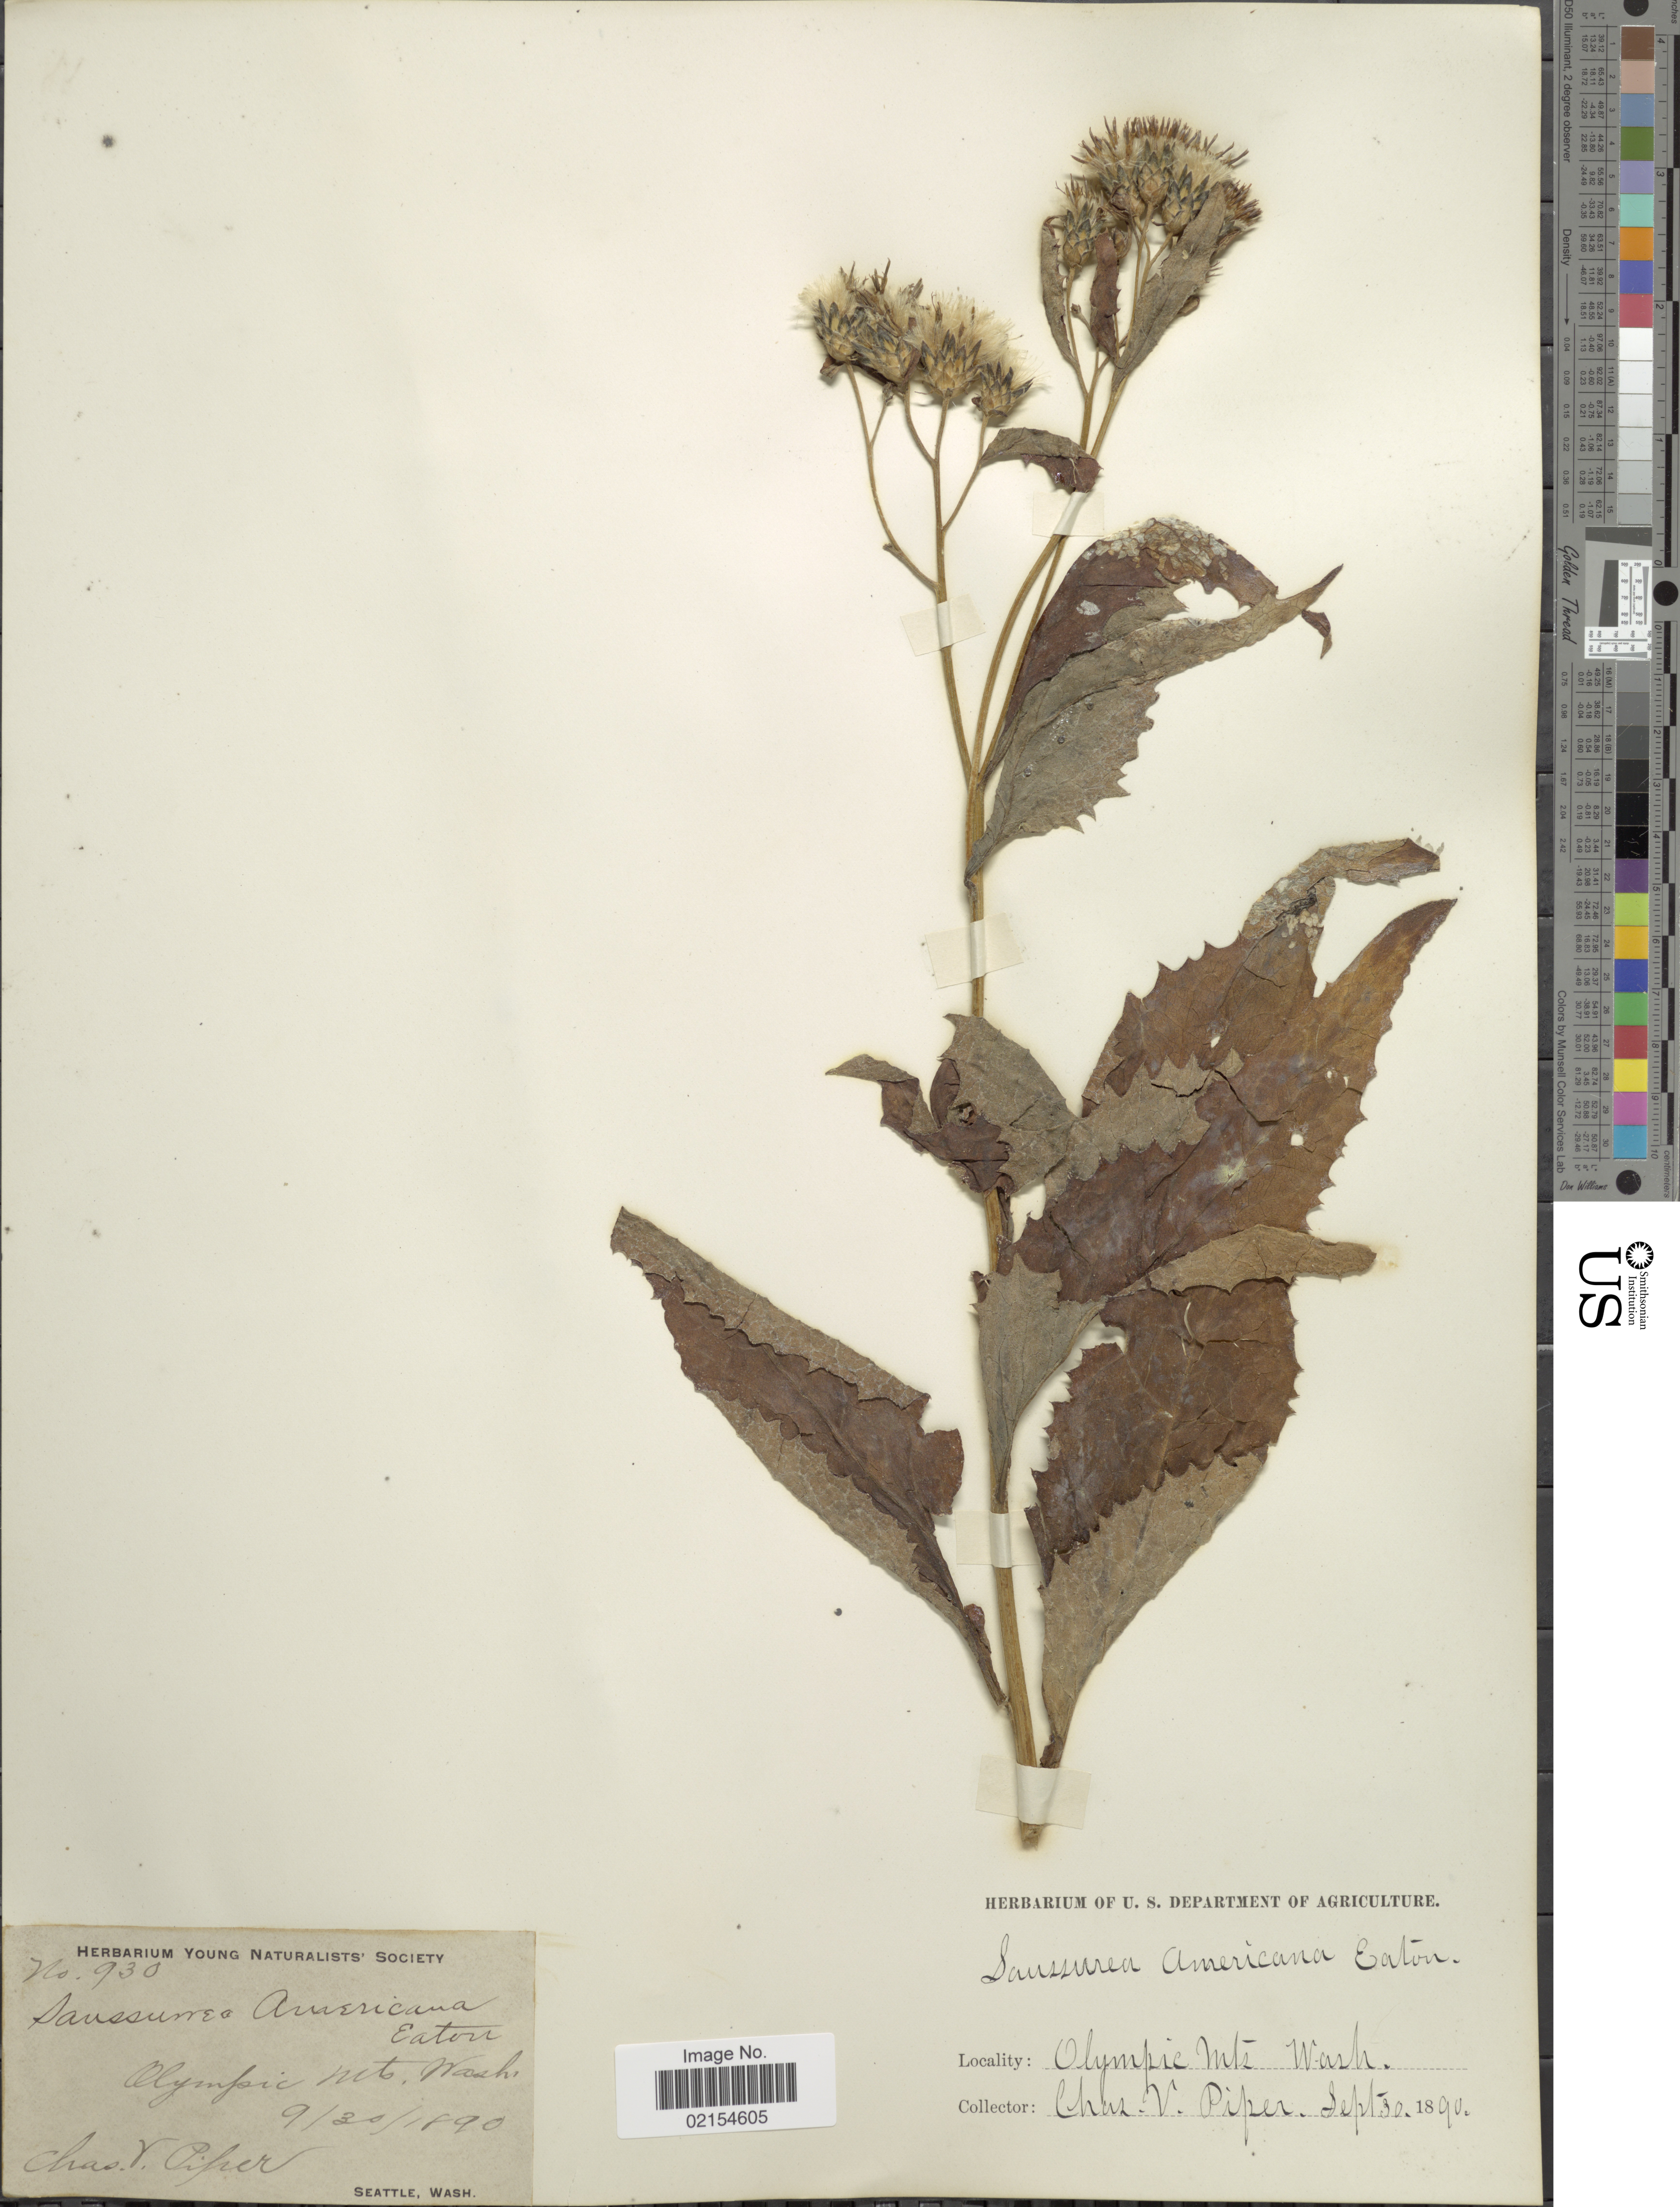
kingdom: Plantae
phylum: Tracheophyta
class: Magnoliopsida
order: Asterales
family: Asteraceae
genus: Saussurea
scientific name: Saussurea americana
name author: D.C. Eaton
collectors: C. V. Piper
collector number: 930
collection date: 1890-09-30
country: United States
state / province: Washington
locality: Olympic Mts., Wash.